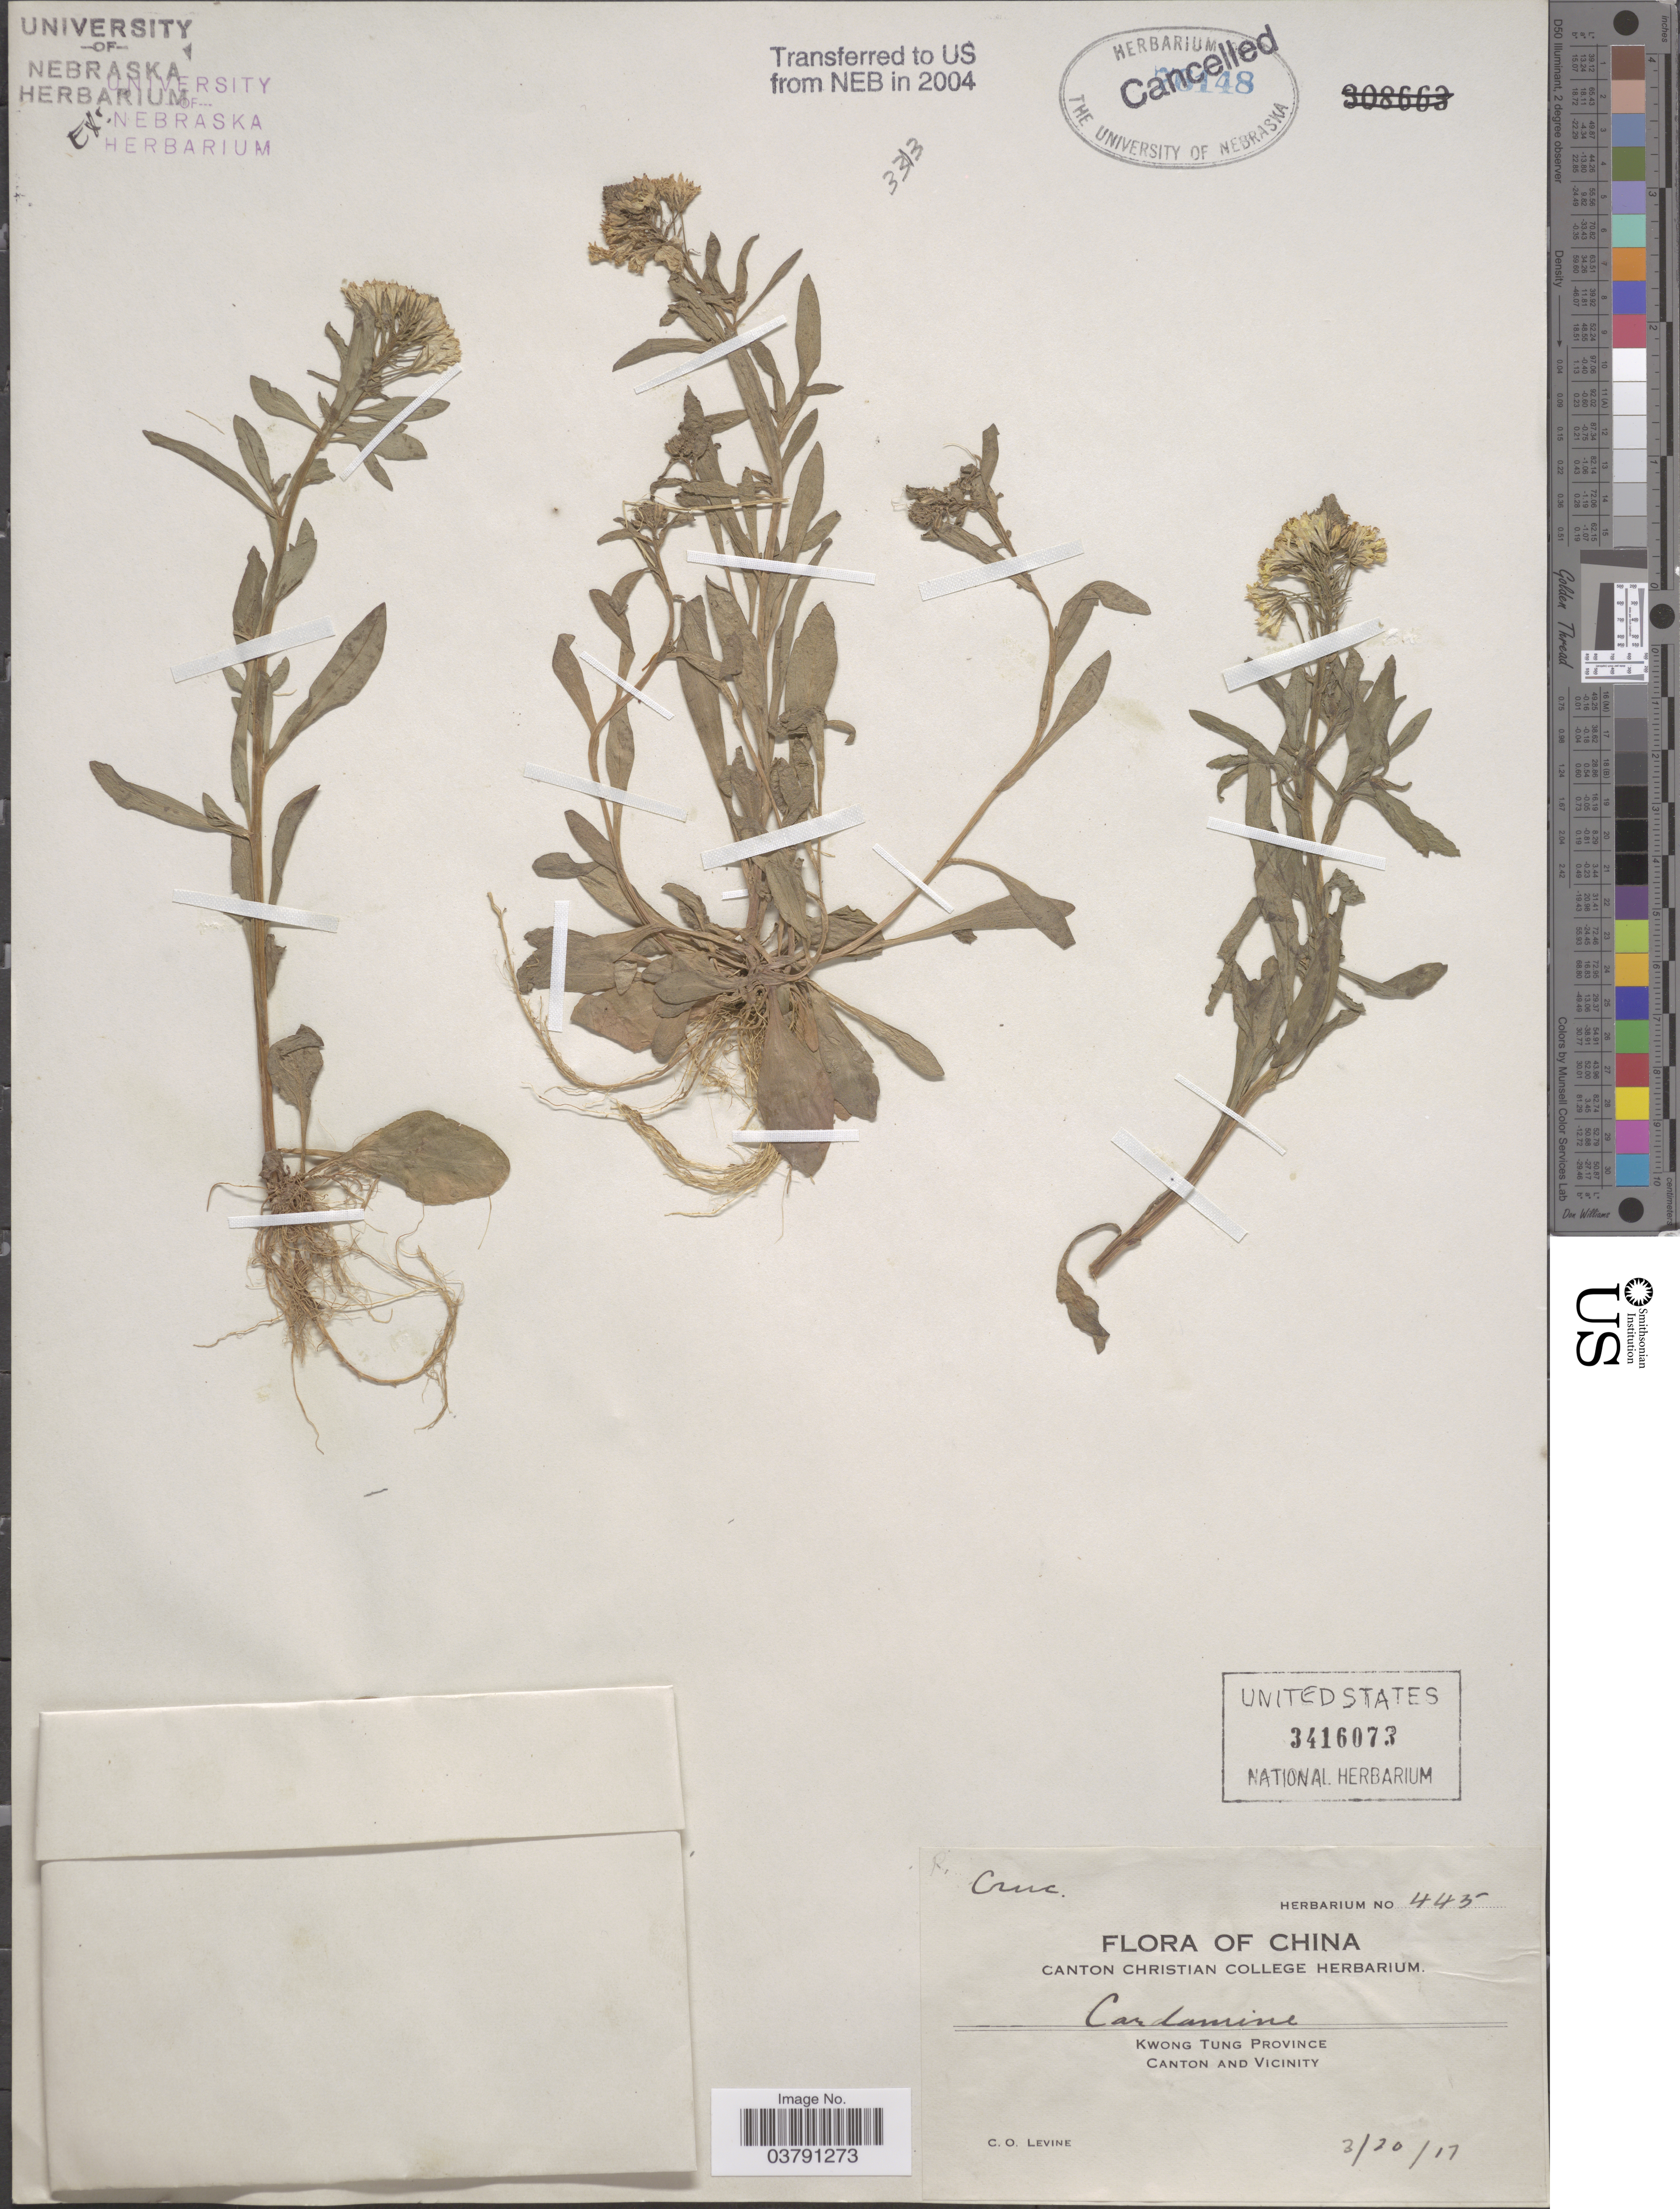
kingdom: Plantae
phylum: Tracheophyta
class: Magnoliopsida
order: Brassicales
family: Brassicaceae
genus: Cardamine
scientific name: Cardamine sp.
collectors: C. O. Levine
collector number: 445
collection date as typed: Transcribed d/m/y: 20/3/17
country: China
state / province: Guangdong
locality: Kwong Tung Province. Canton and vicinity.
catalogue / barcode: US 3416073